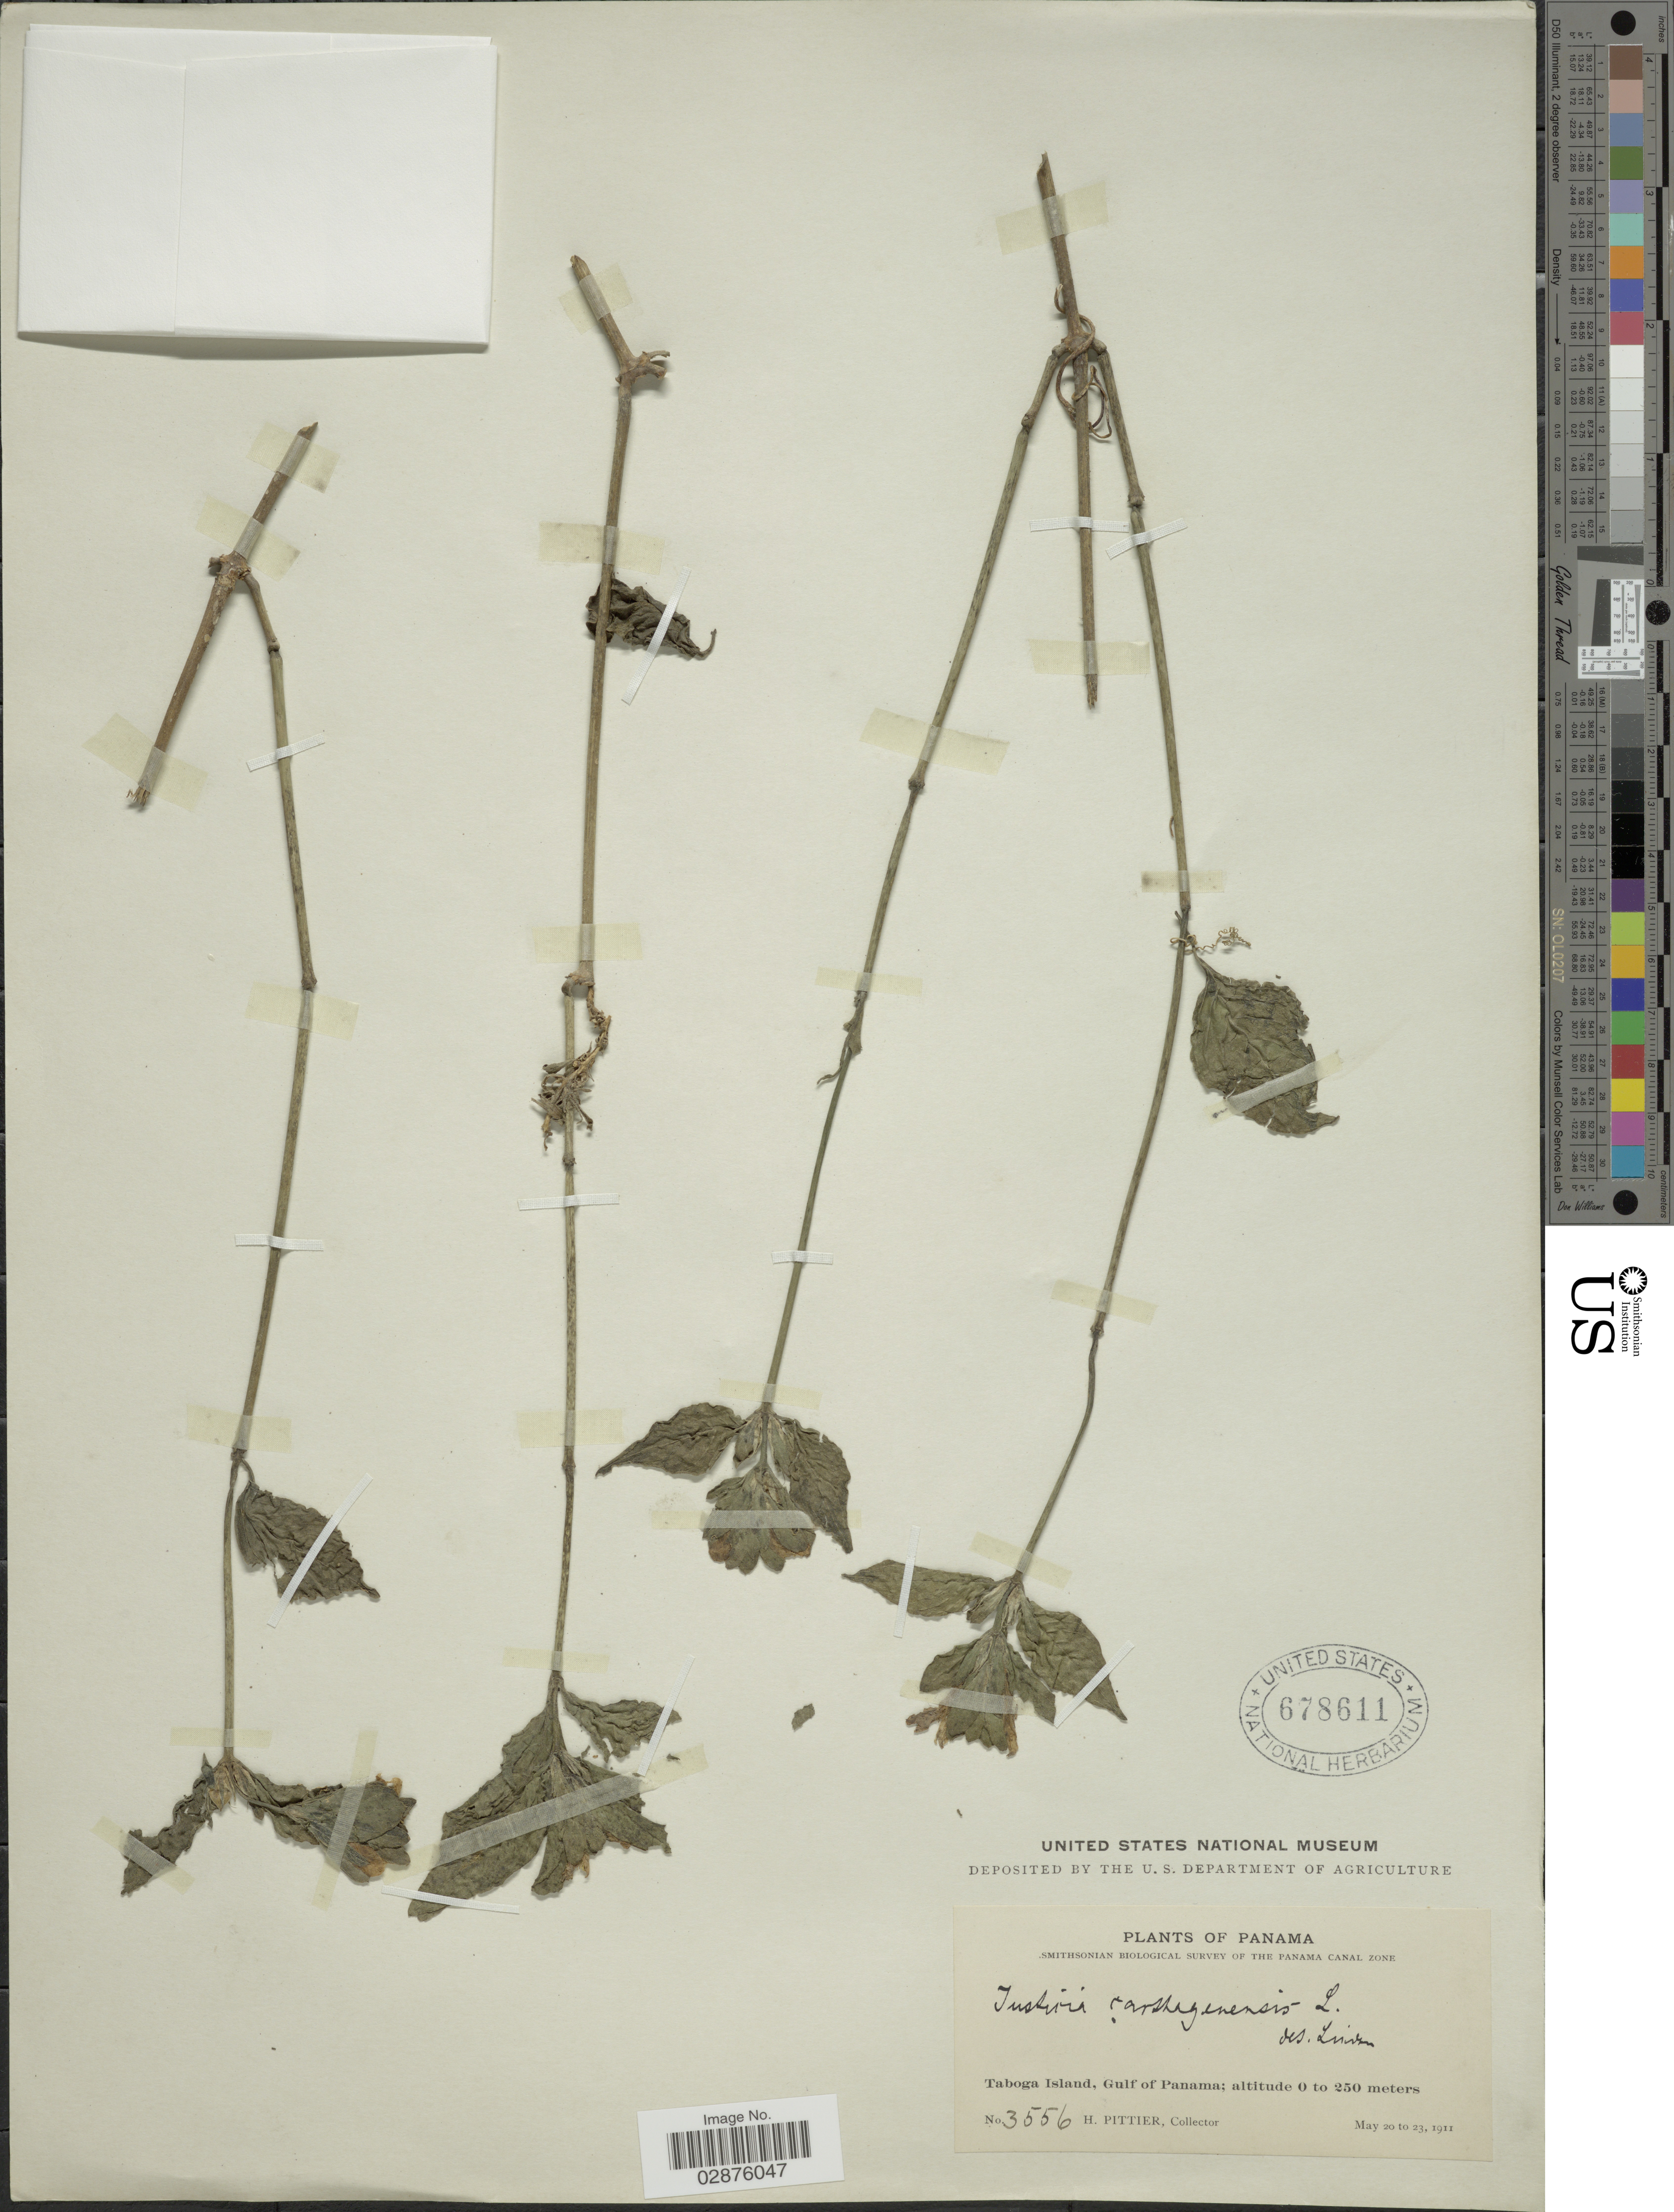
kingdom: Plantae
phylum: Tracheophyta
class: Magnoliopsida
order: Lamiales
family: Acanthaceae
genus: Justicia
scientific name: Justicia carthaginensis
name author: Jacq.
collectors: H. F. Pittier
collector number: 3556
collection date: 1911-05-20/1911-05-23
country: Panama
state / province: Panamá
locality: Taboga Island, Gulf of Panama.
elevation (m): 0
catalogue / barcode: US 678611